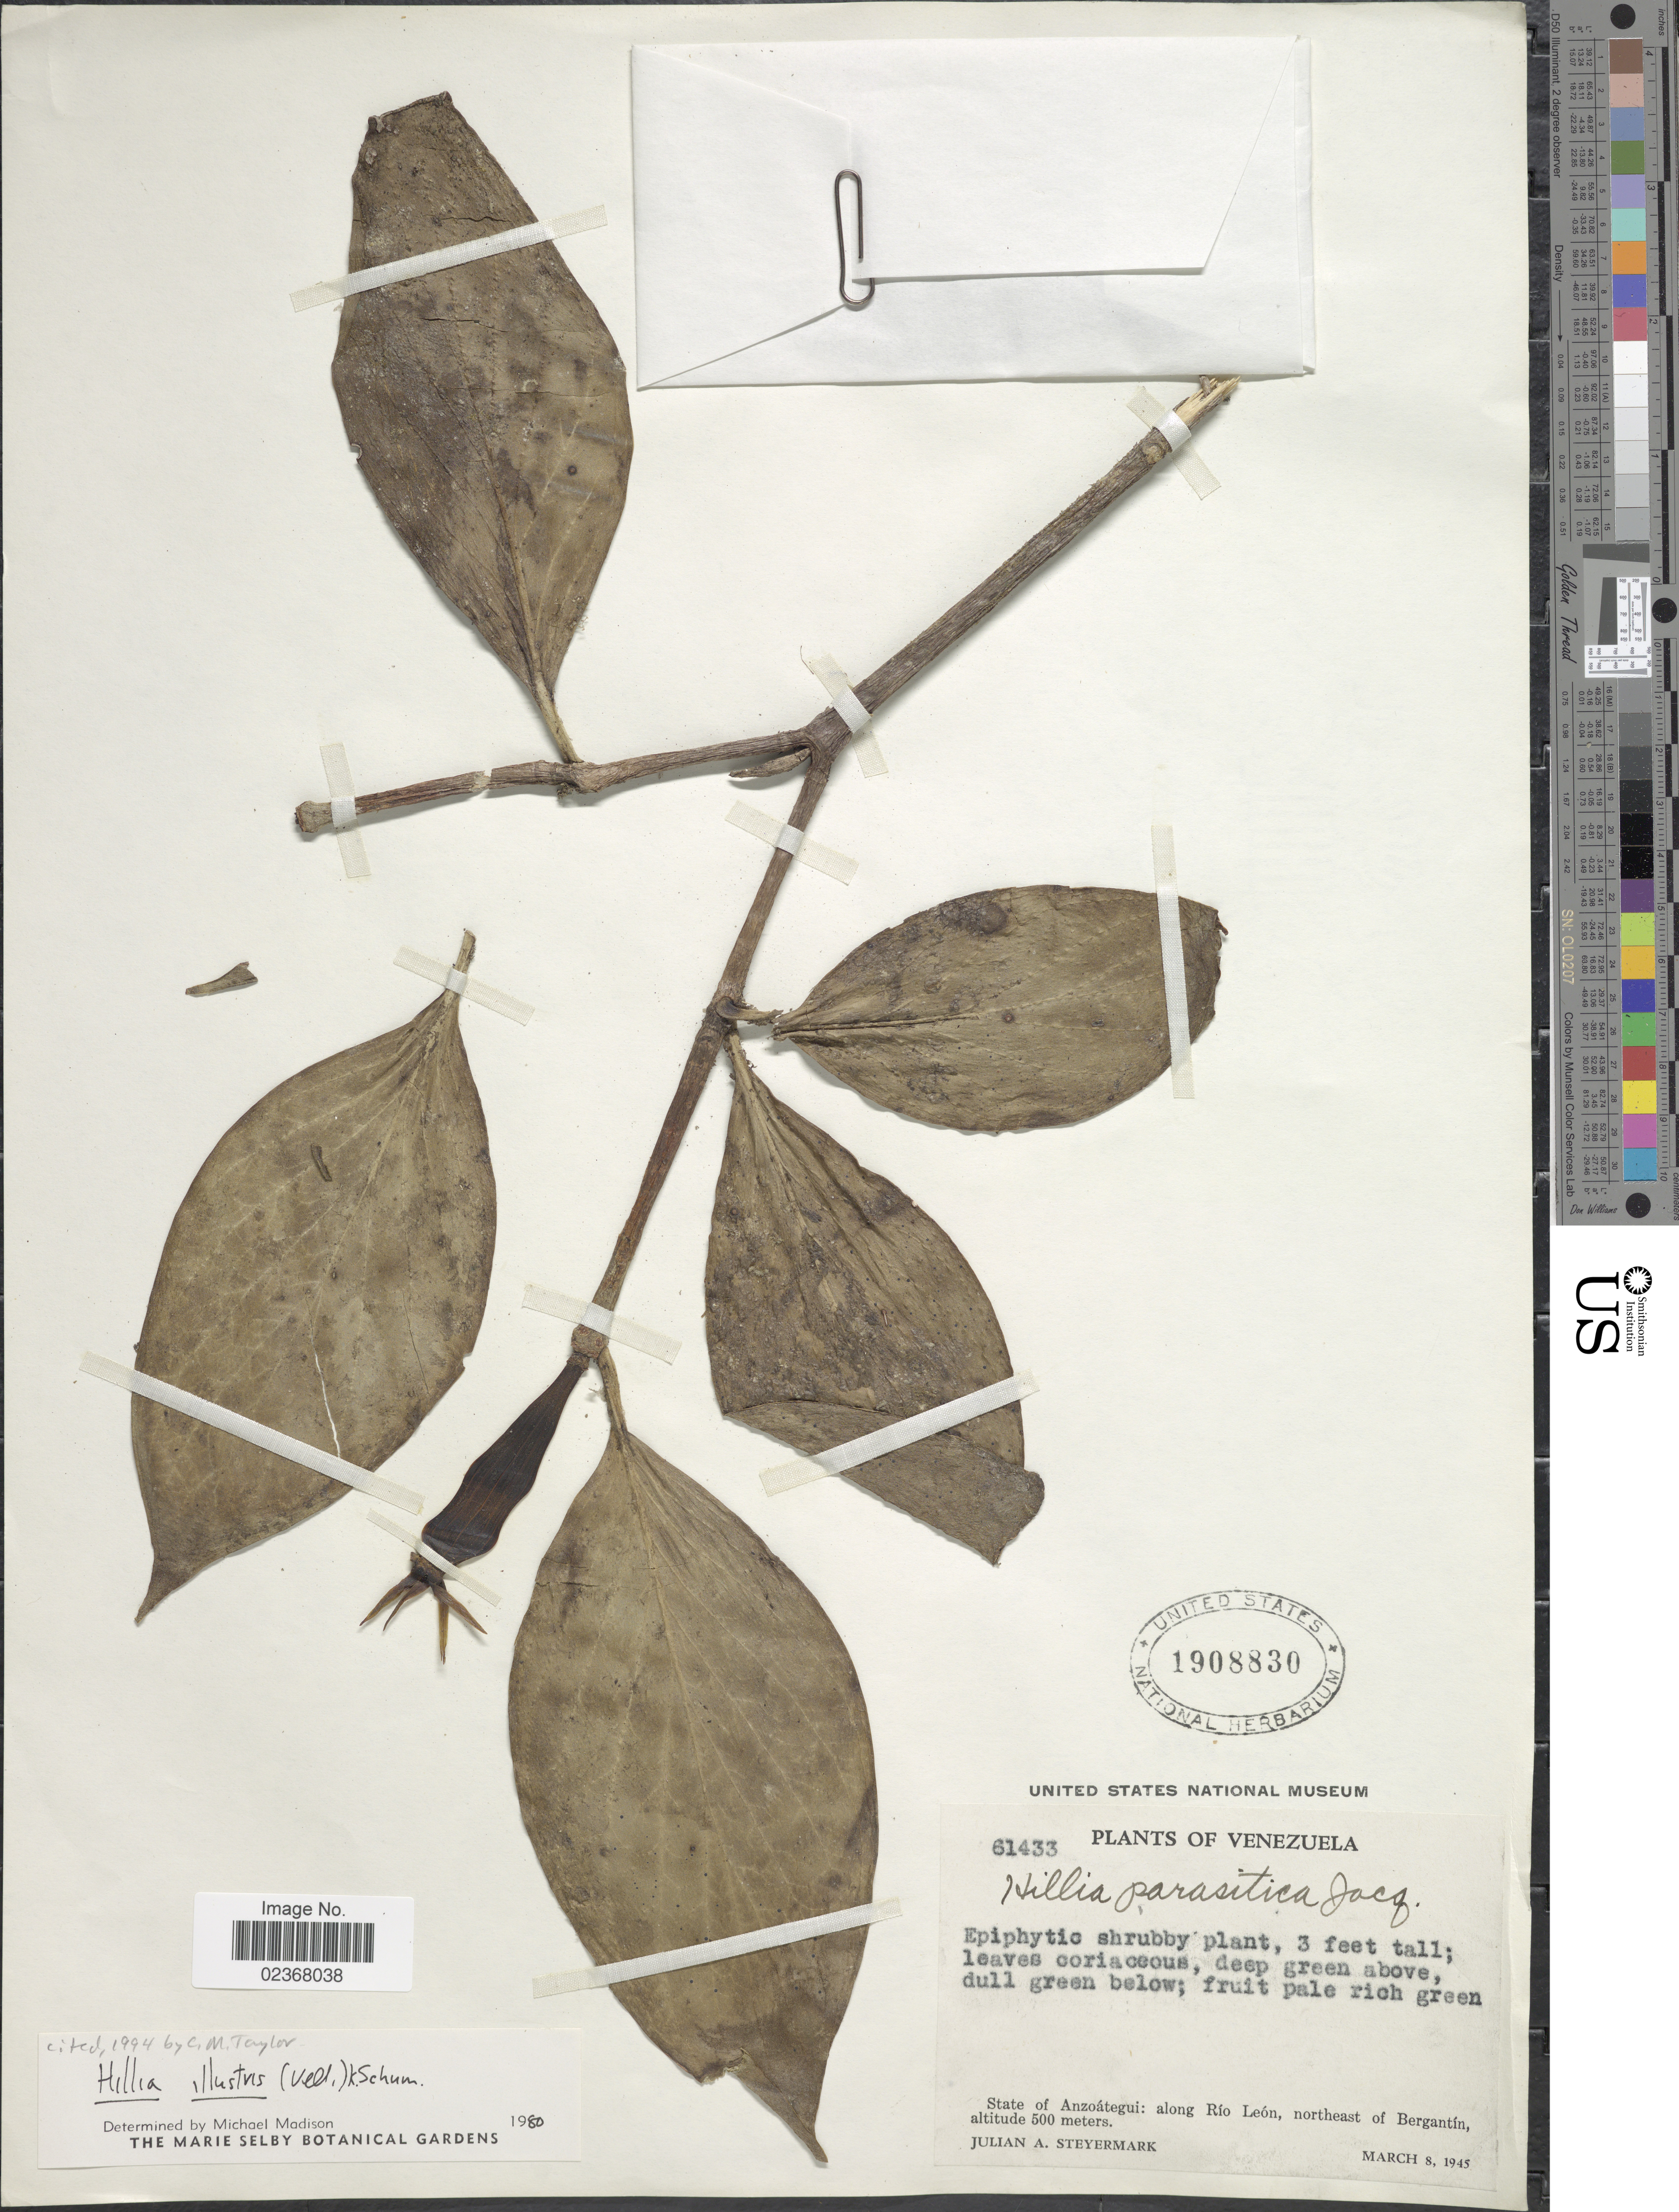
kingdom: Plantae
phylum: Tracheophyta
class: Magnoliopsida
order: Gentianales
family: Rubiaceae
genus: Hillia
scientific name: Hillia illustris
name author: (Vell.) K. Schum.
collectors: J. Steyermark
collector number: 61433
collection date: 1945-03-08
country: Venezuela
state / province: Anzoategui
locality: State of Anzoategui: along Rio Leon, northeast of Bergantin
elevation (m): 500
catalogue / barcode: US 1908830